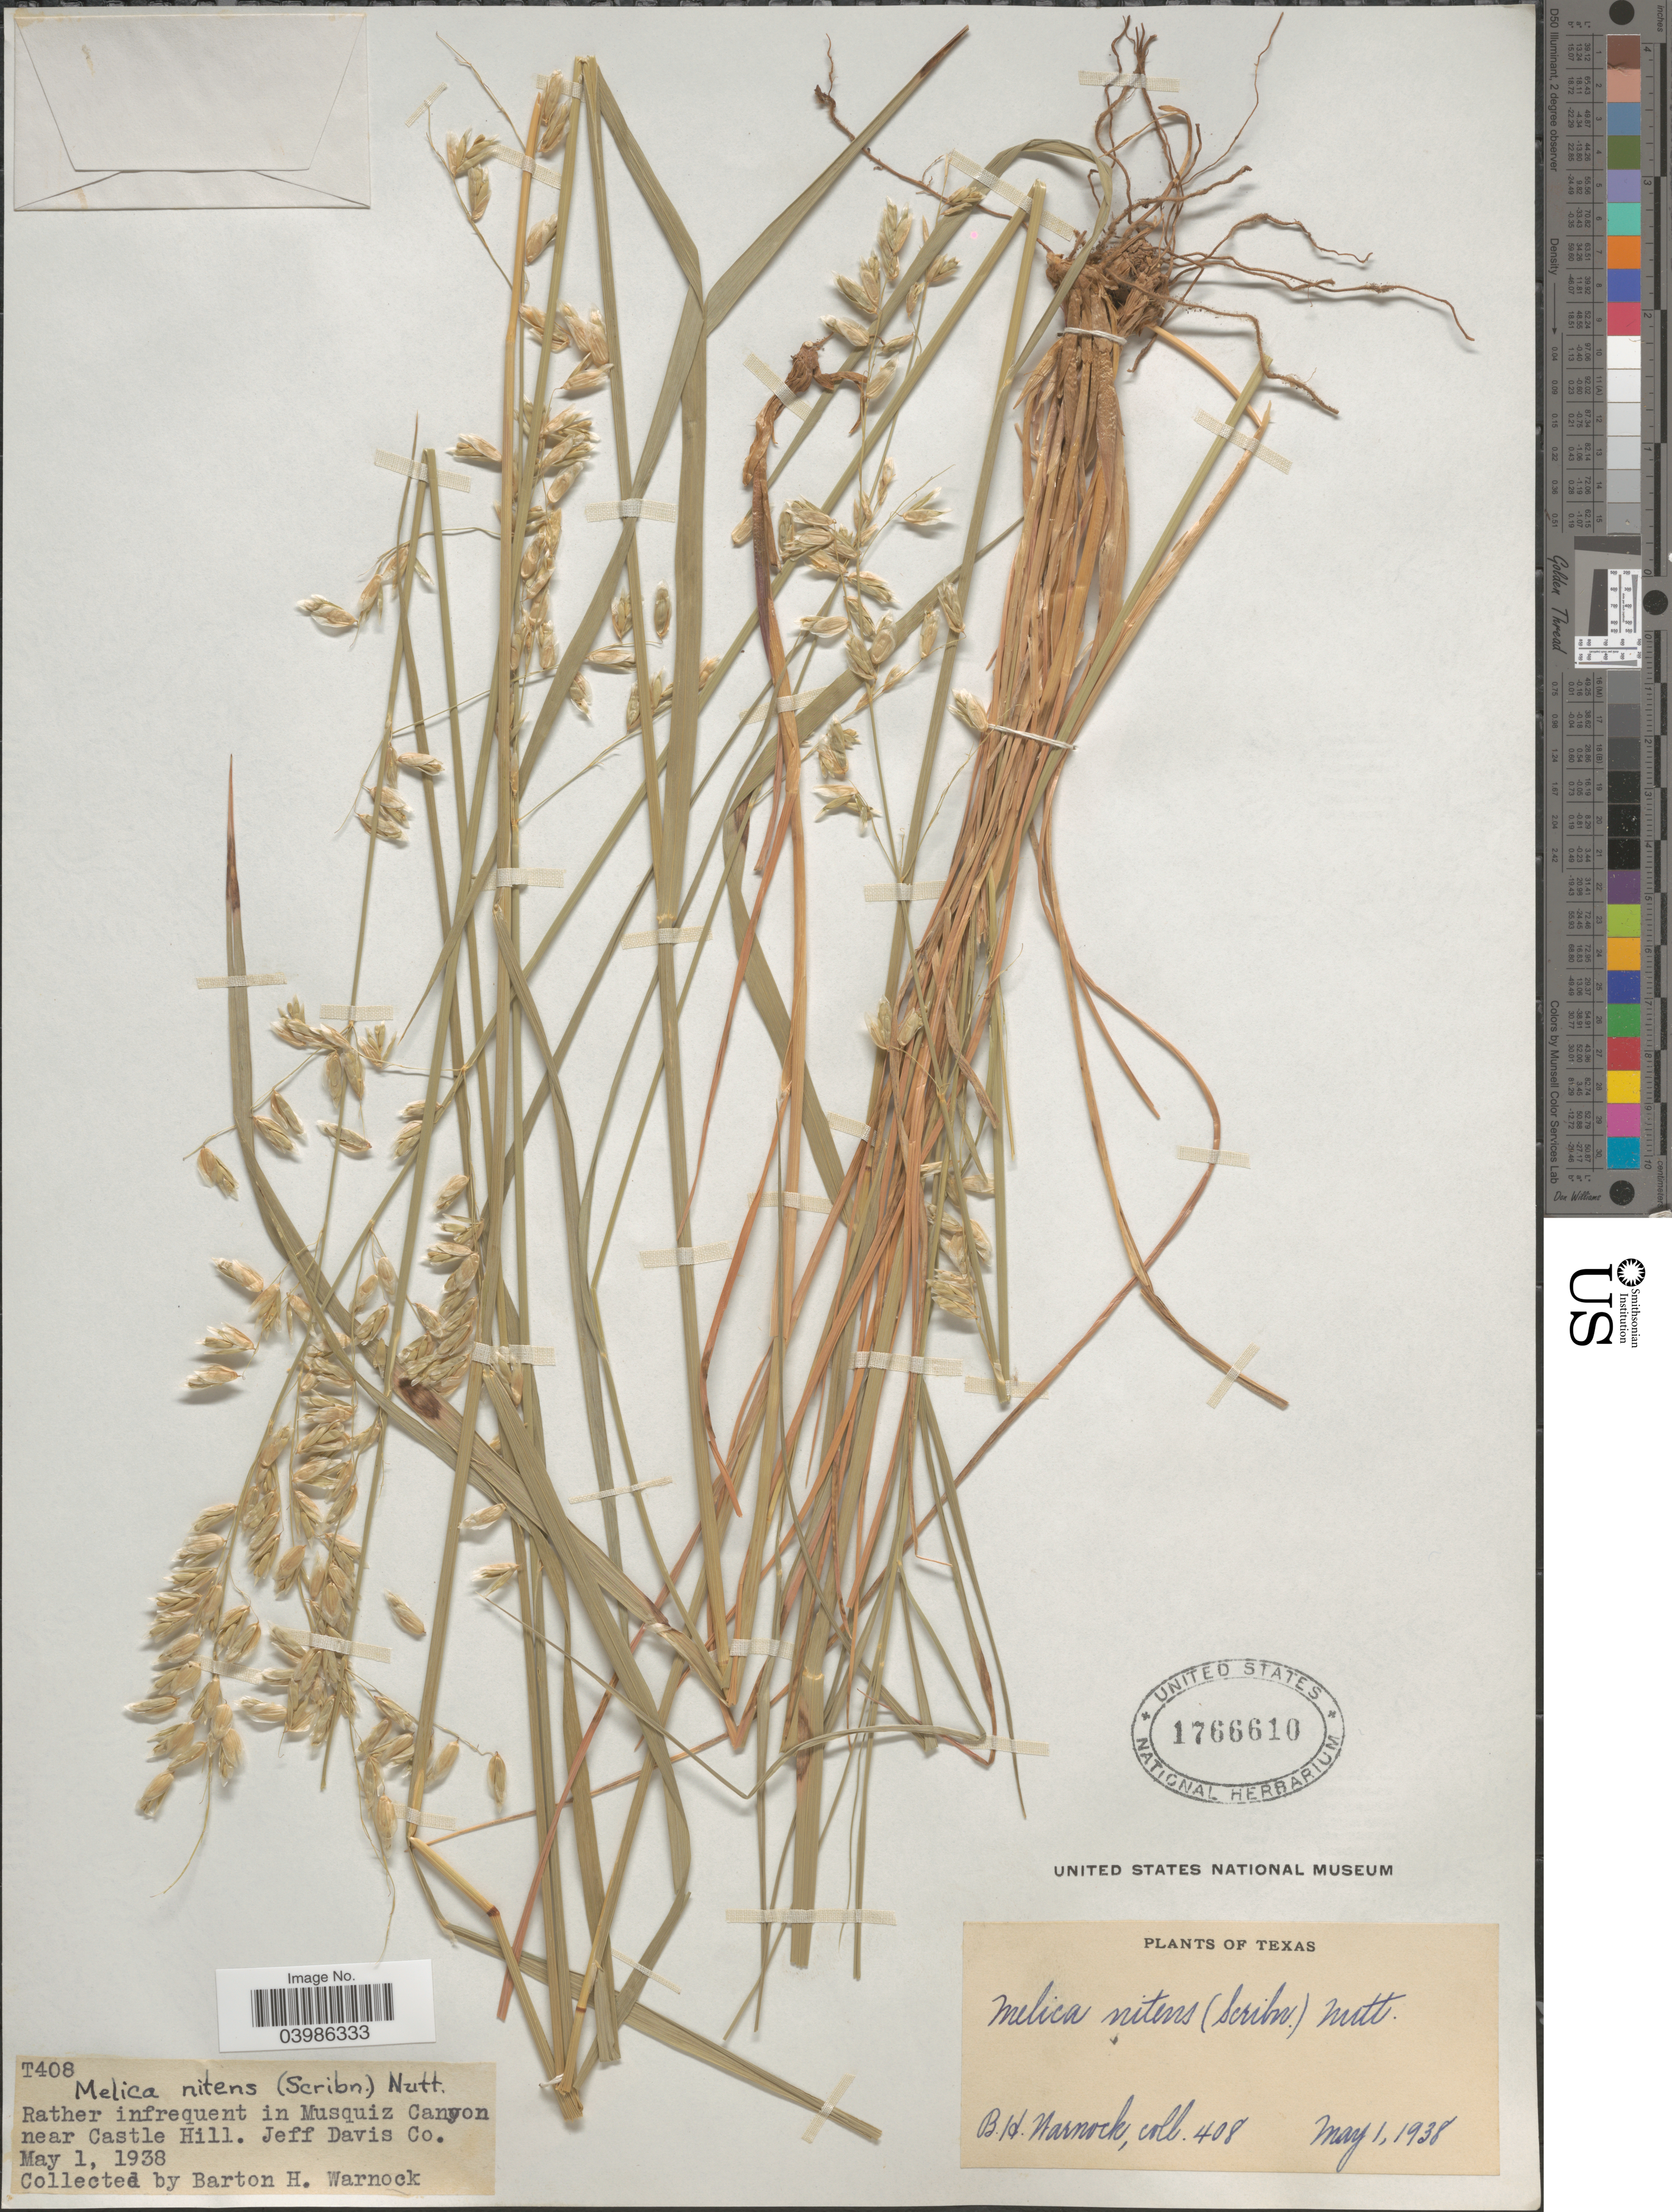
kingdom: Plantae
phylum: Tracheophyta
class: Liliopsida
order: Poales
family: Poaceae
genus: Melica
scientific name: Melica nitens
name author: (Scribn.) Nutt. ex Piper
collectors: B. H. Warnock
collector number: T408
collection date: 1938-05-01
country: United States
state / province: Texas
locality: Rather infrequent in Musquiz Canyon near Castle Hill. Jeff Davis Co.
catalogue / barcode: US 1766610